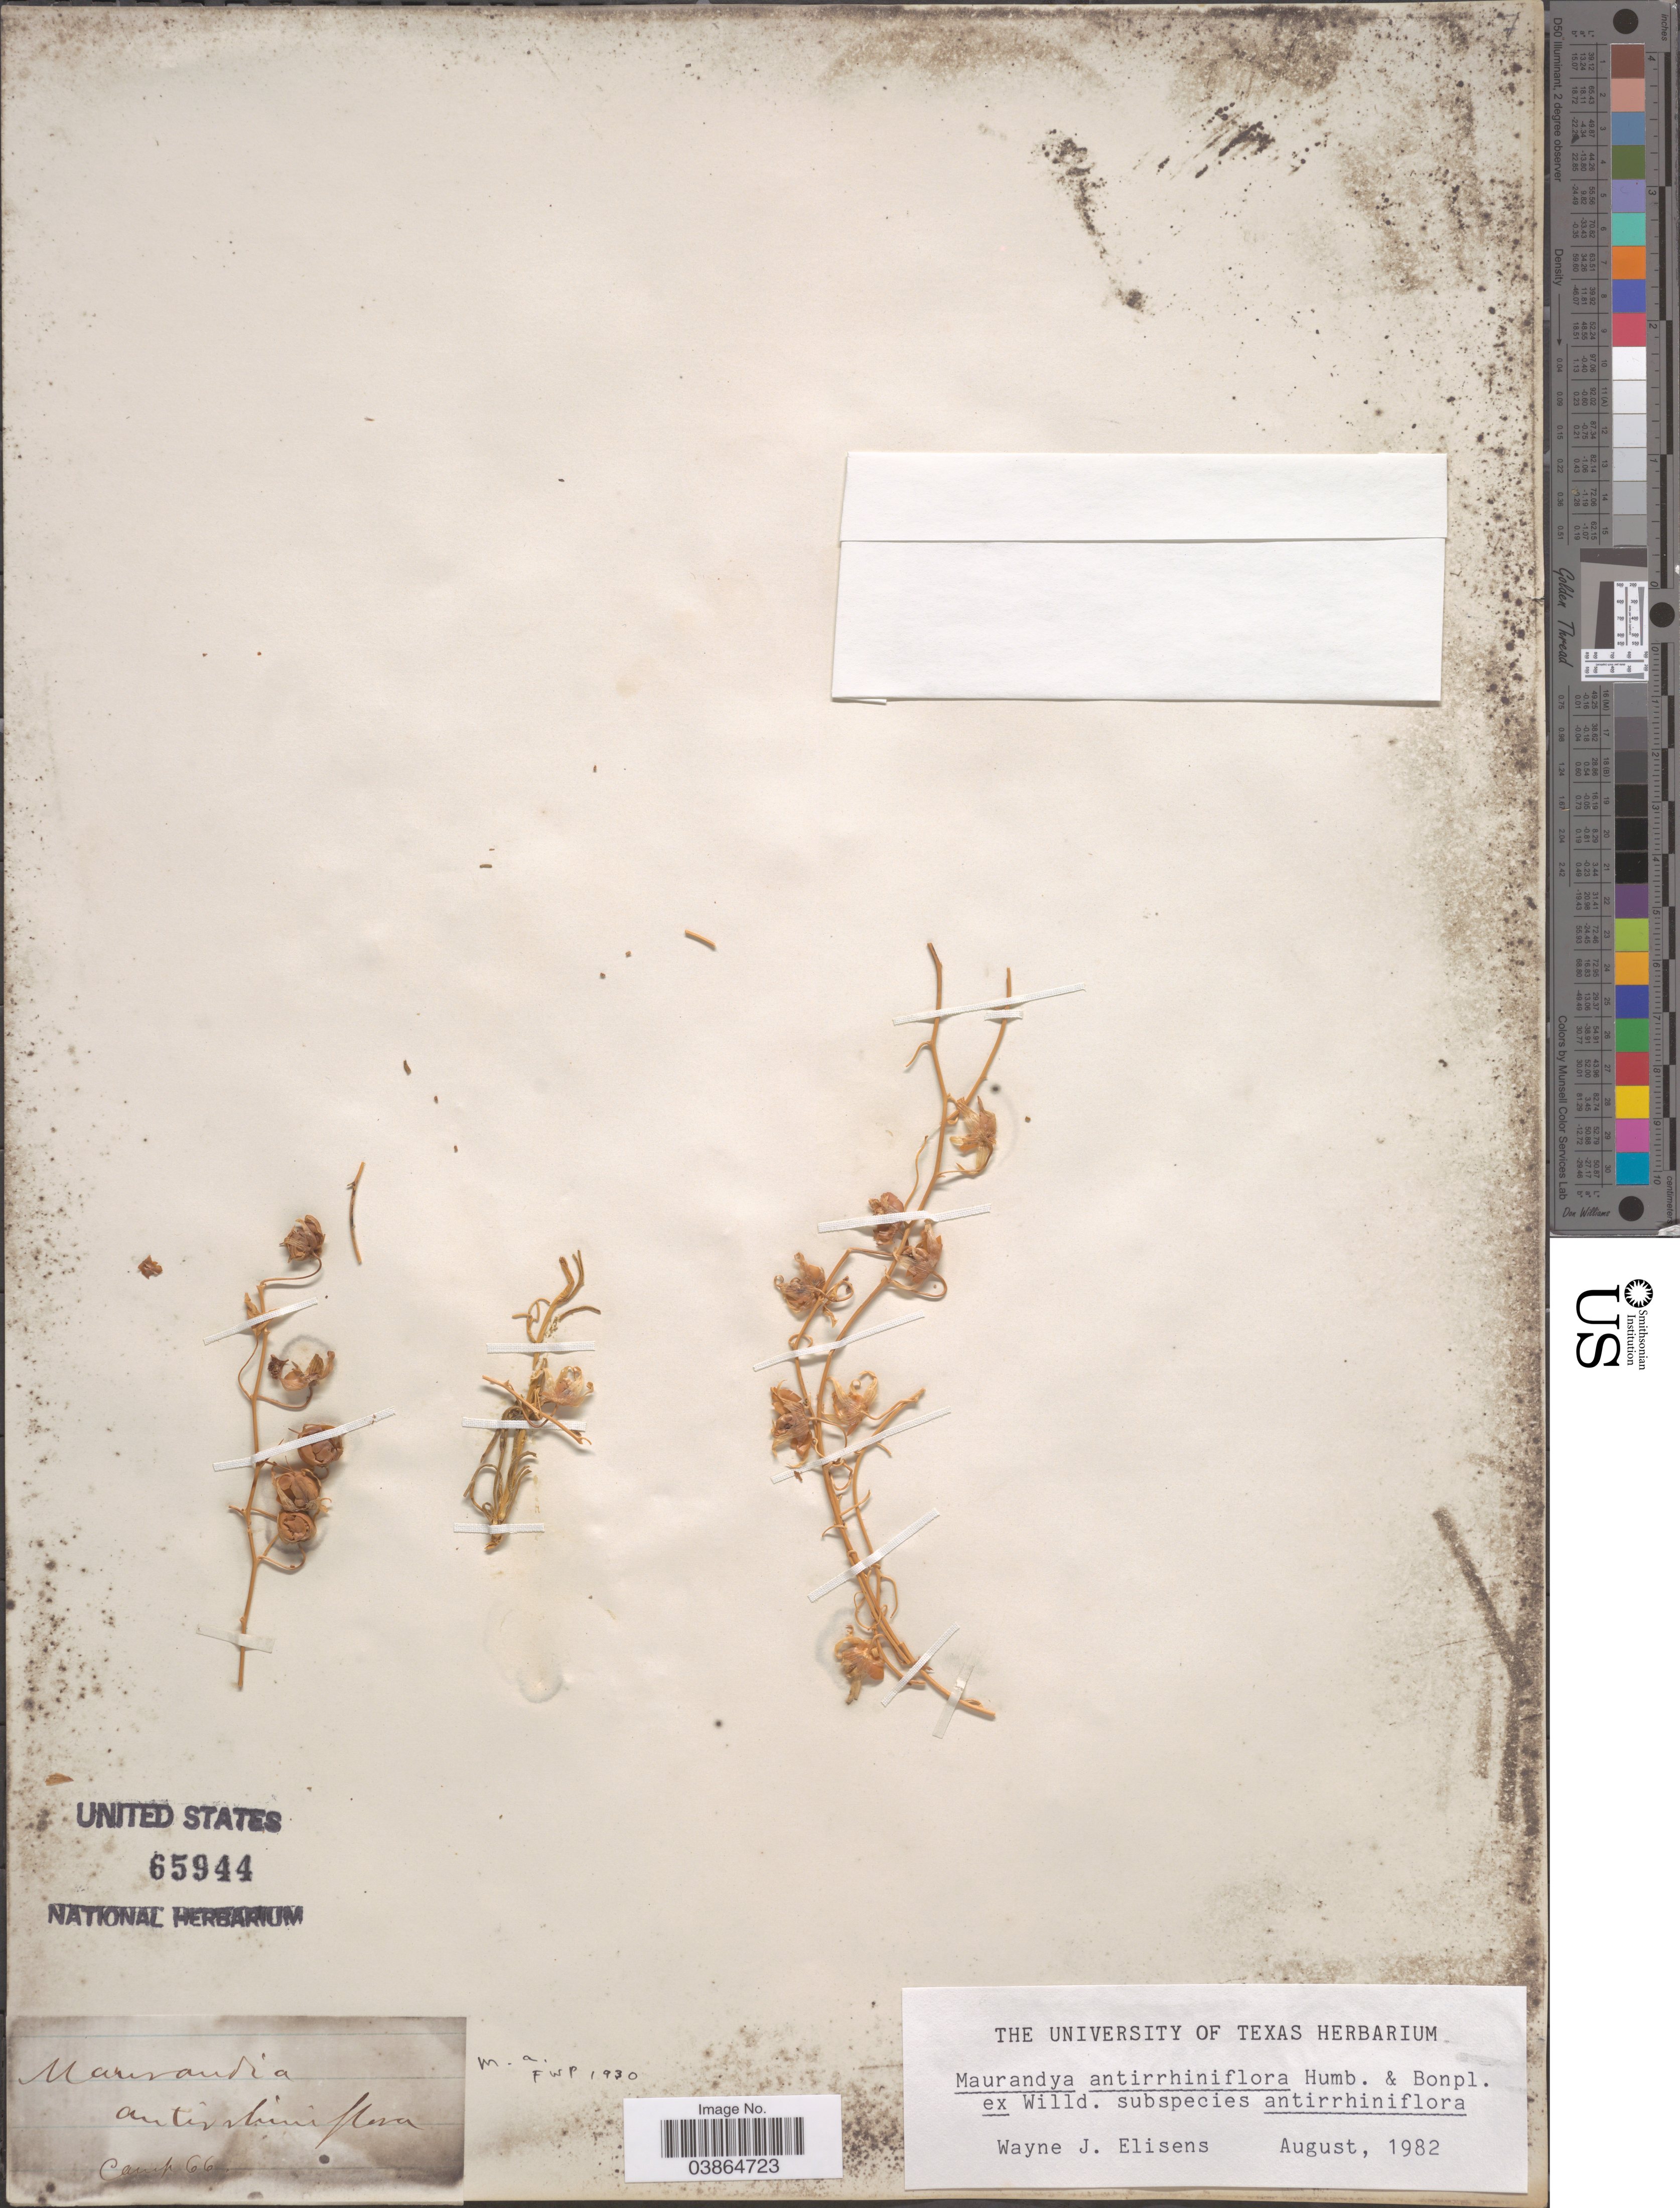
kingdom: Plantae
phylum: Tracheophyta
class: Magnoliopsida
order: Lamiales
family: Plantaginaceae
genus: Maurandya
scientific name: Maurandya antirrhiniflora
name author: Humb. & Bonpl. ex Willd.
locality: Camp 66.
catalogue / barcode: US 65944